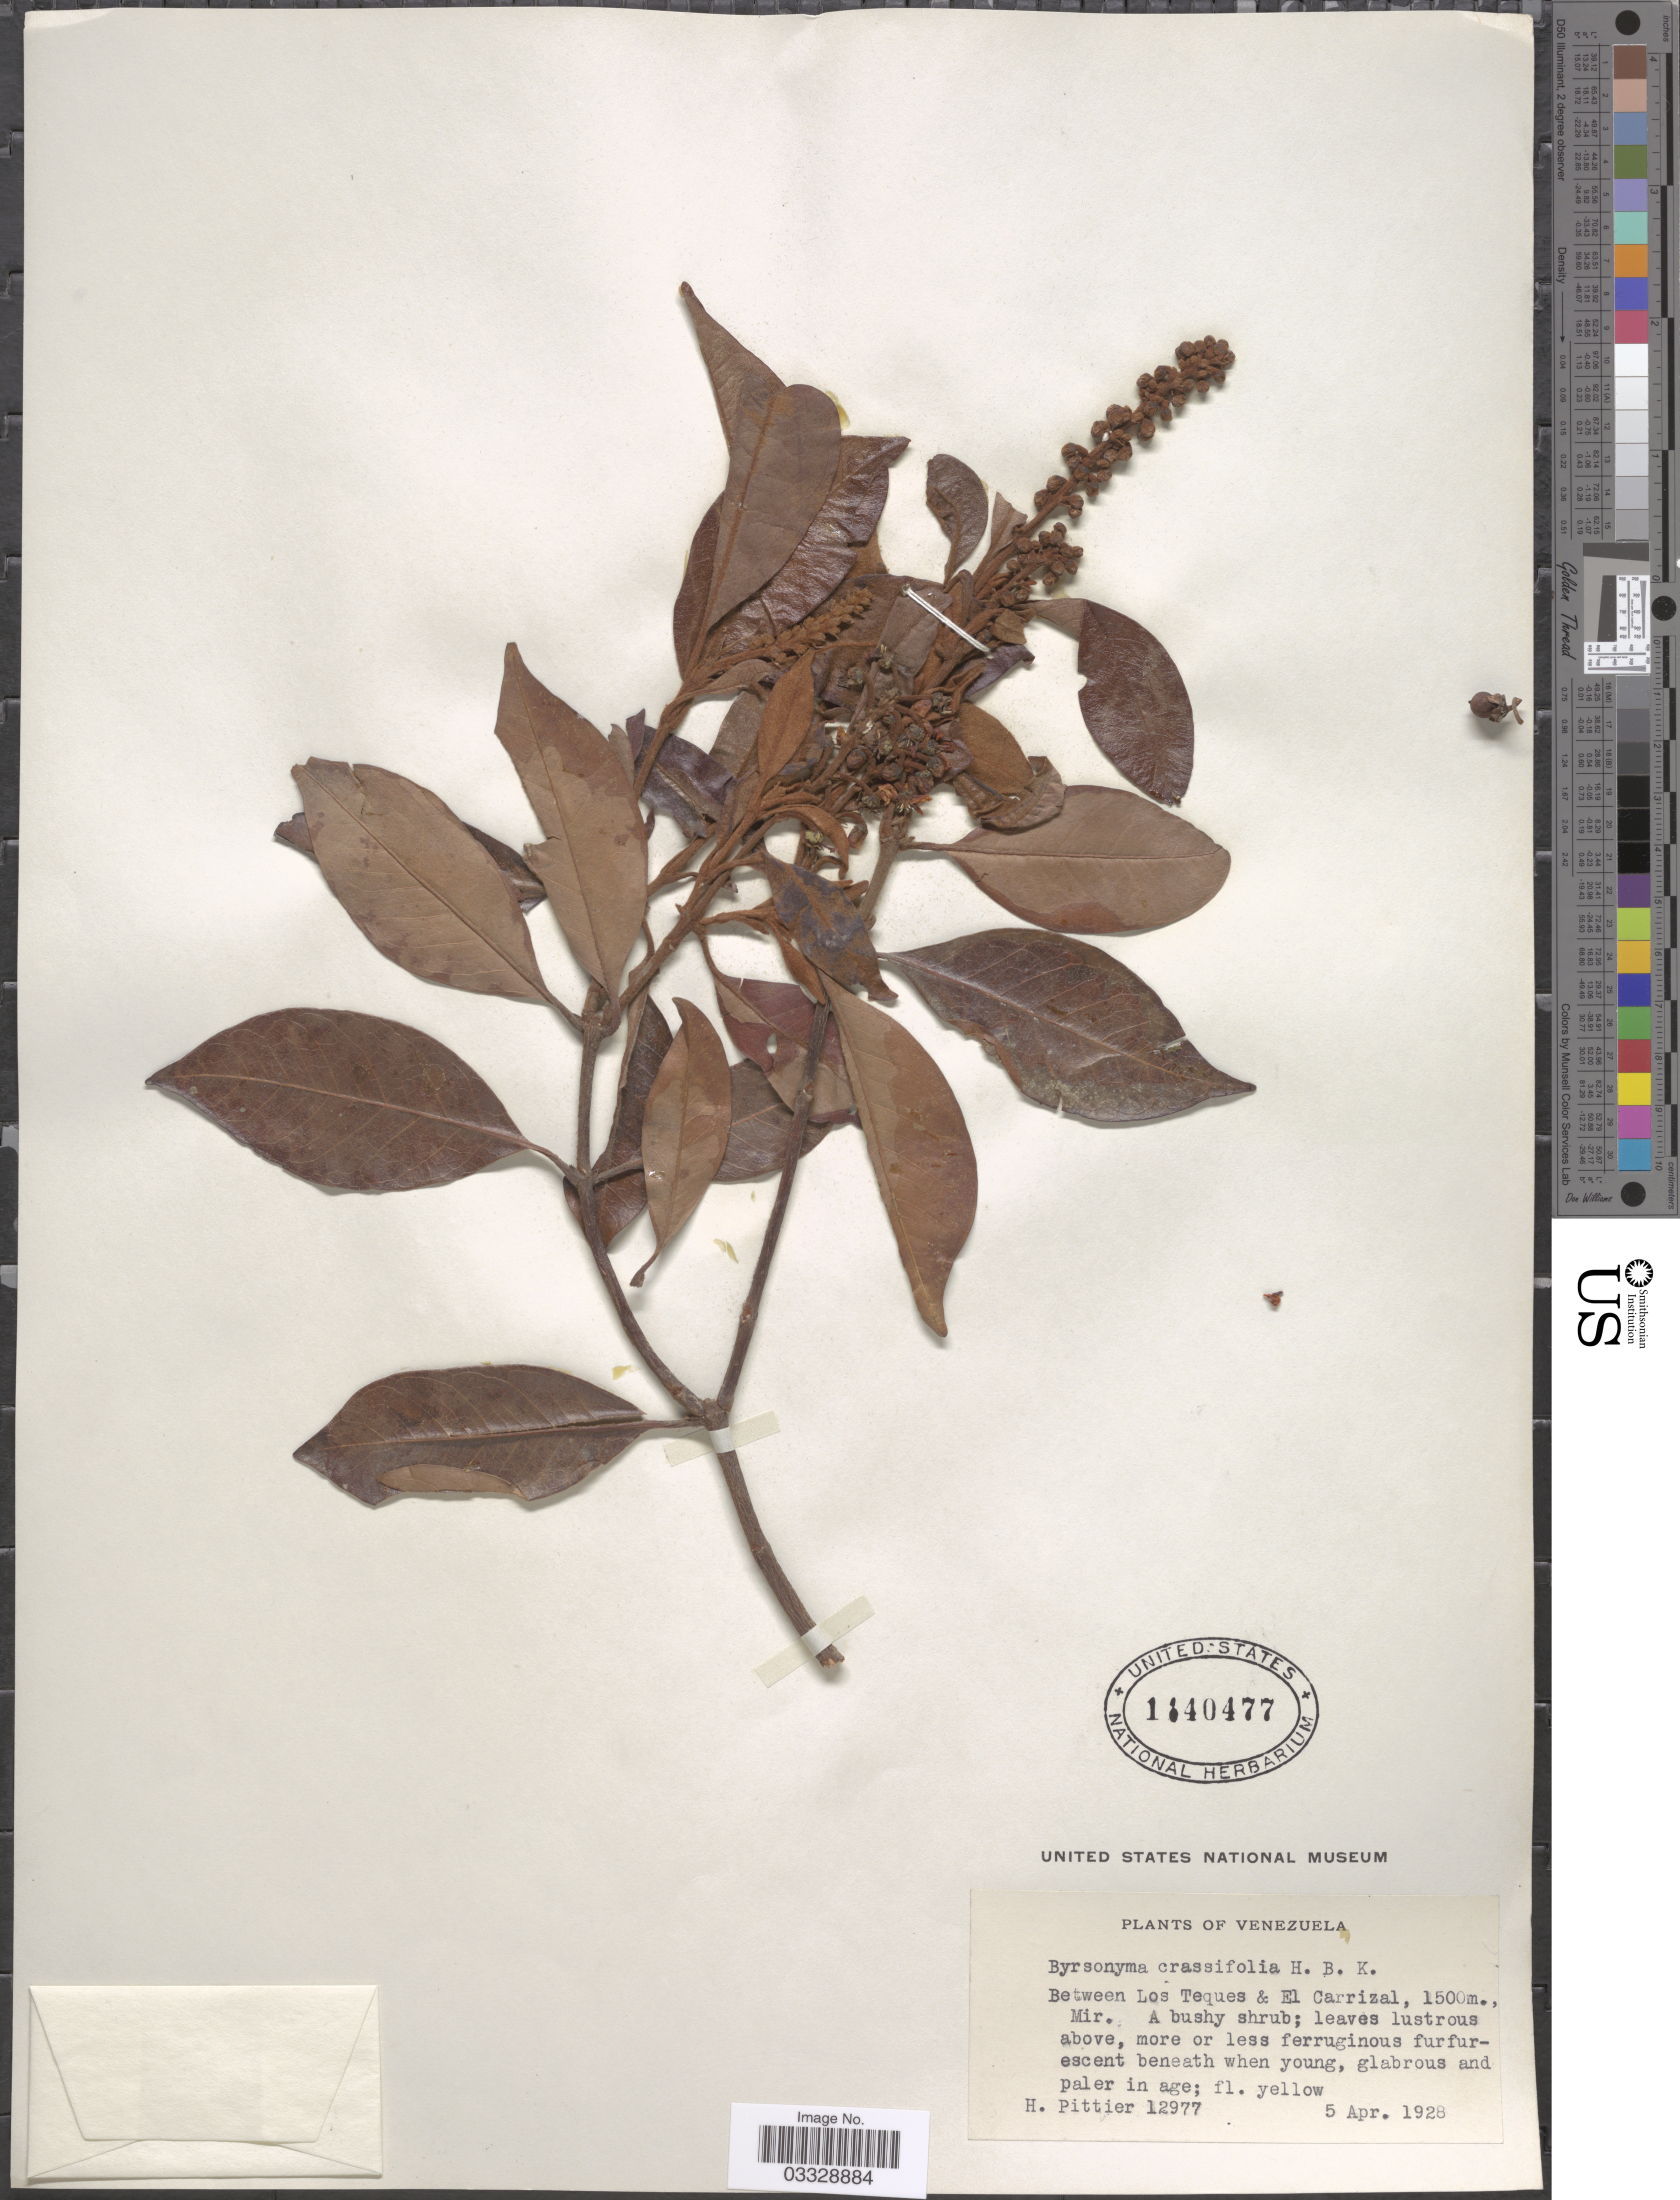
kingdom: Plantae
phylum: Tracheophyta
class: Magnoliopsida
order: Malpighiales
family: Malpighiaceae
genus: Byrsonima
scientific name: Byrsonima crassifolia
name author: (L.) Kunth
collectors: H. F. Pittier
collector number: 12977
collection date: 1928-04-05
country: Venezuela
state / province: Miranda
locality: Between Los Teques & El Carrizal.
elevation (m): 1500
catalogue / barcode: US 1140477